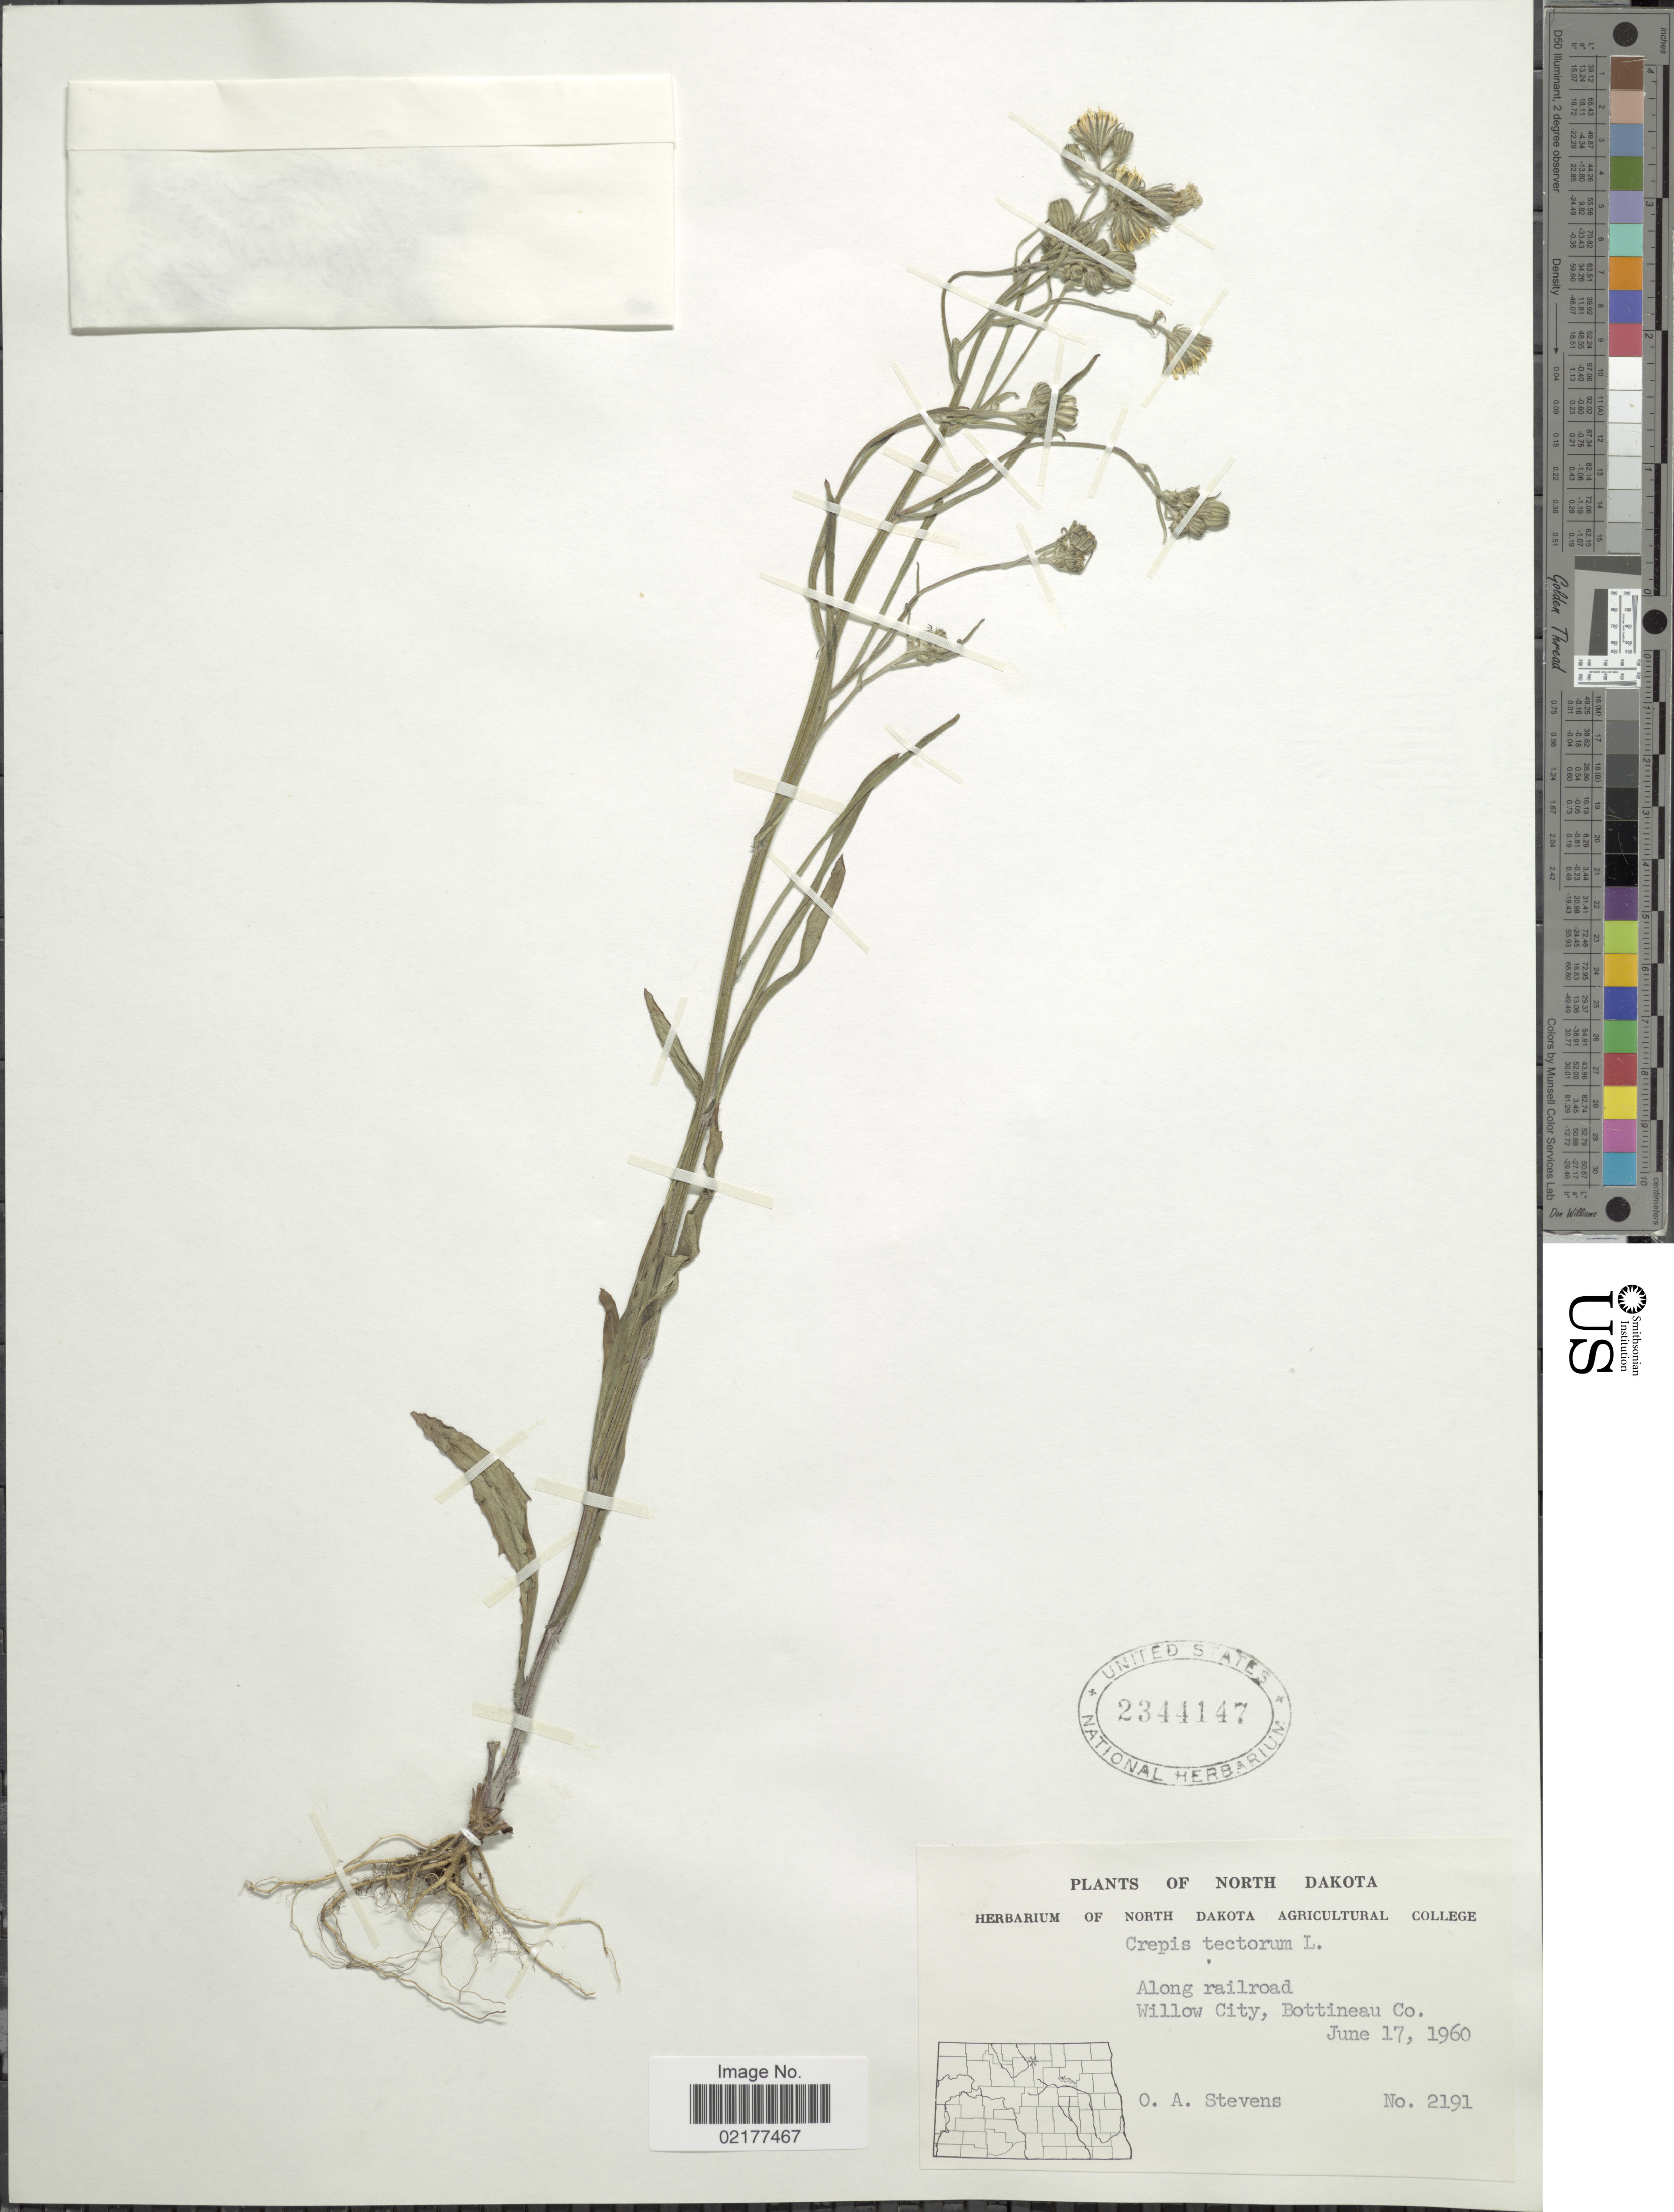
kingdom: Plantae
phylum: Tracheophyta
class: Magnoliopsida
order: Asterales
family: Asteraceae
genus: Crepis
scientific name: Crepis tectorum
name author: L.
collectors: O. A. Stevens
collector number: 2191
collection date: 1960-06-17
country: United States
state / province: North Dakota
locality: Along railroad Willow City, Bottineau Co.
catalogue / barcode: US 2344147